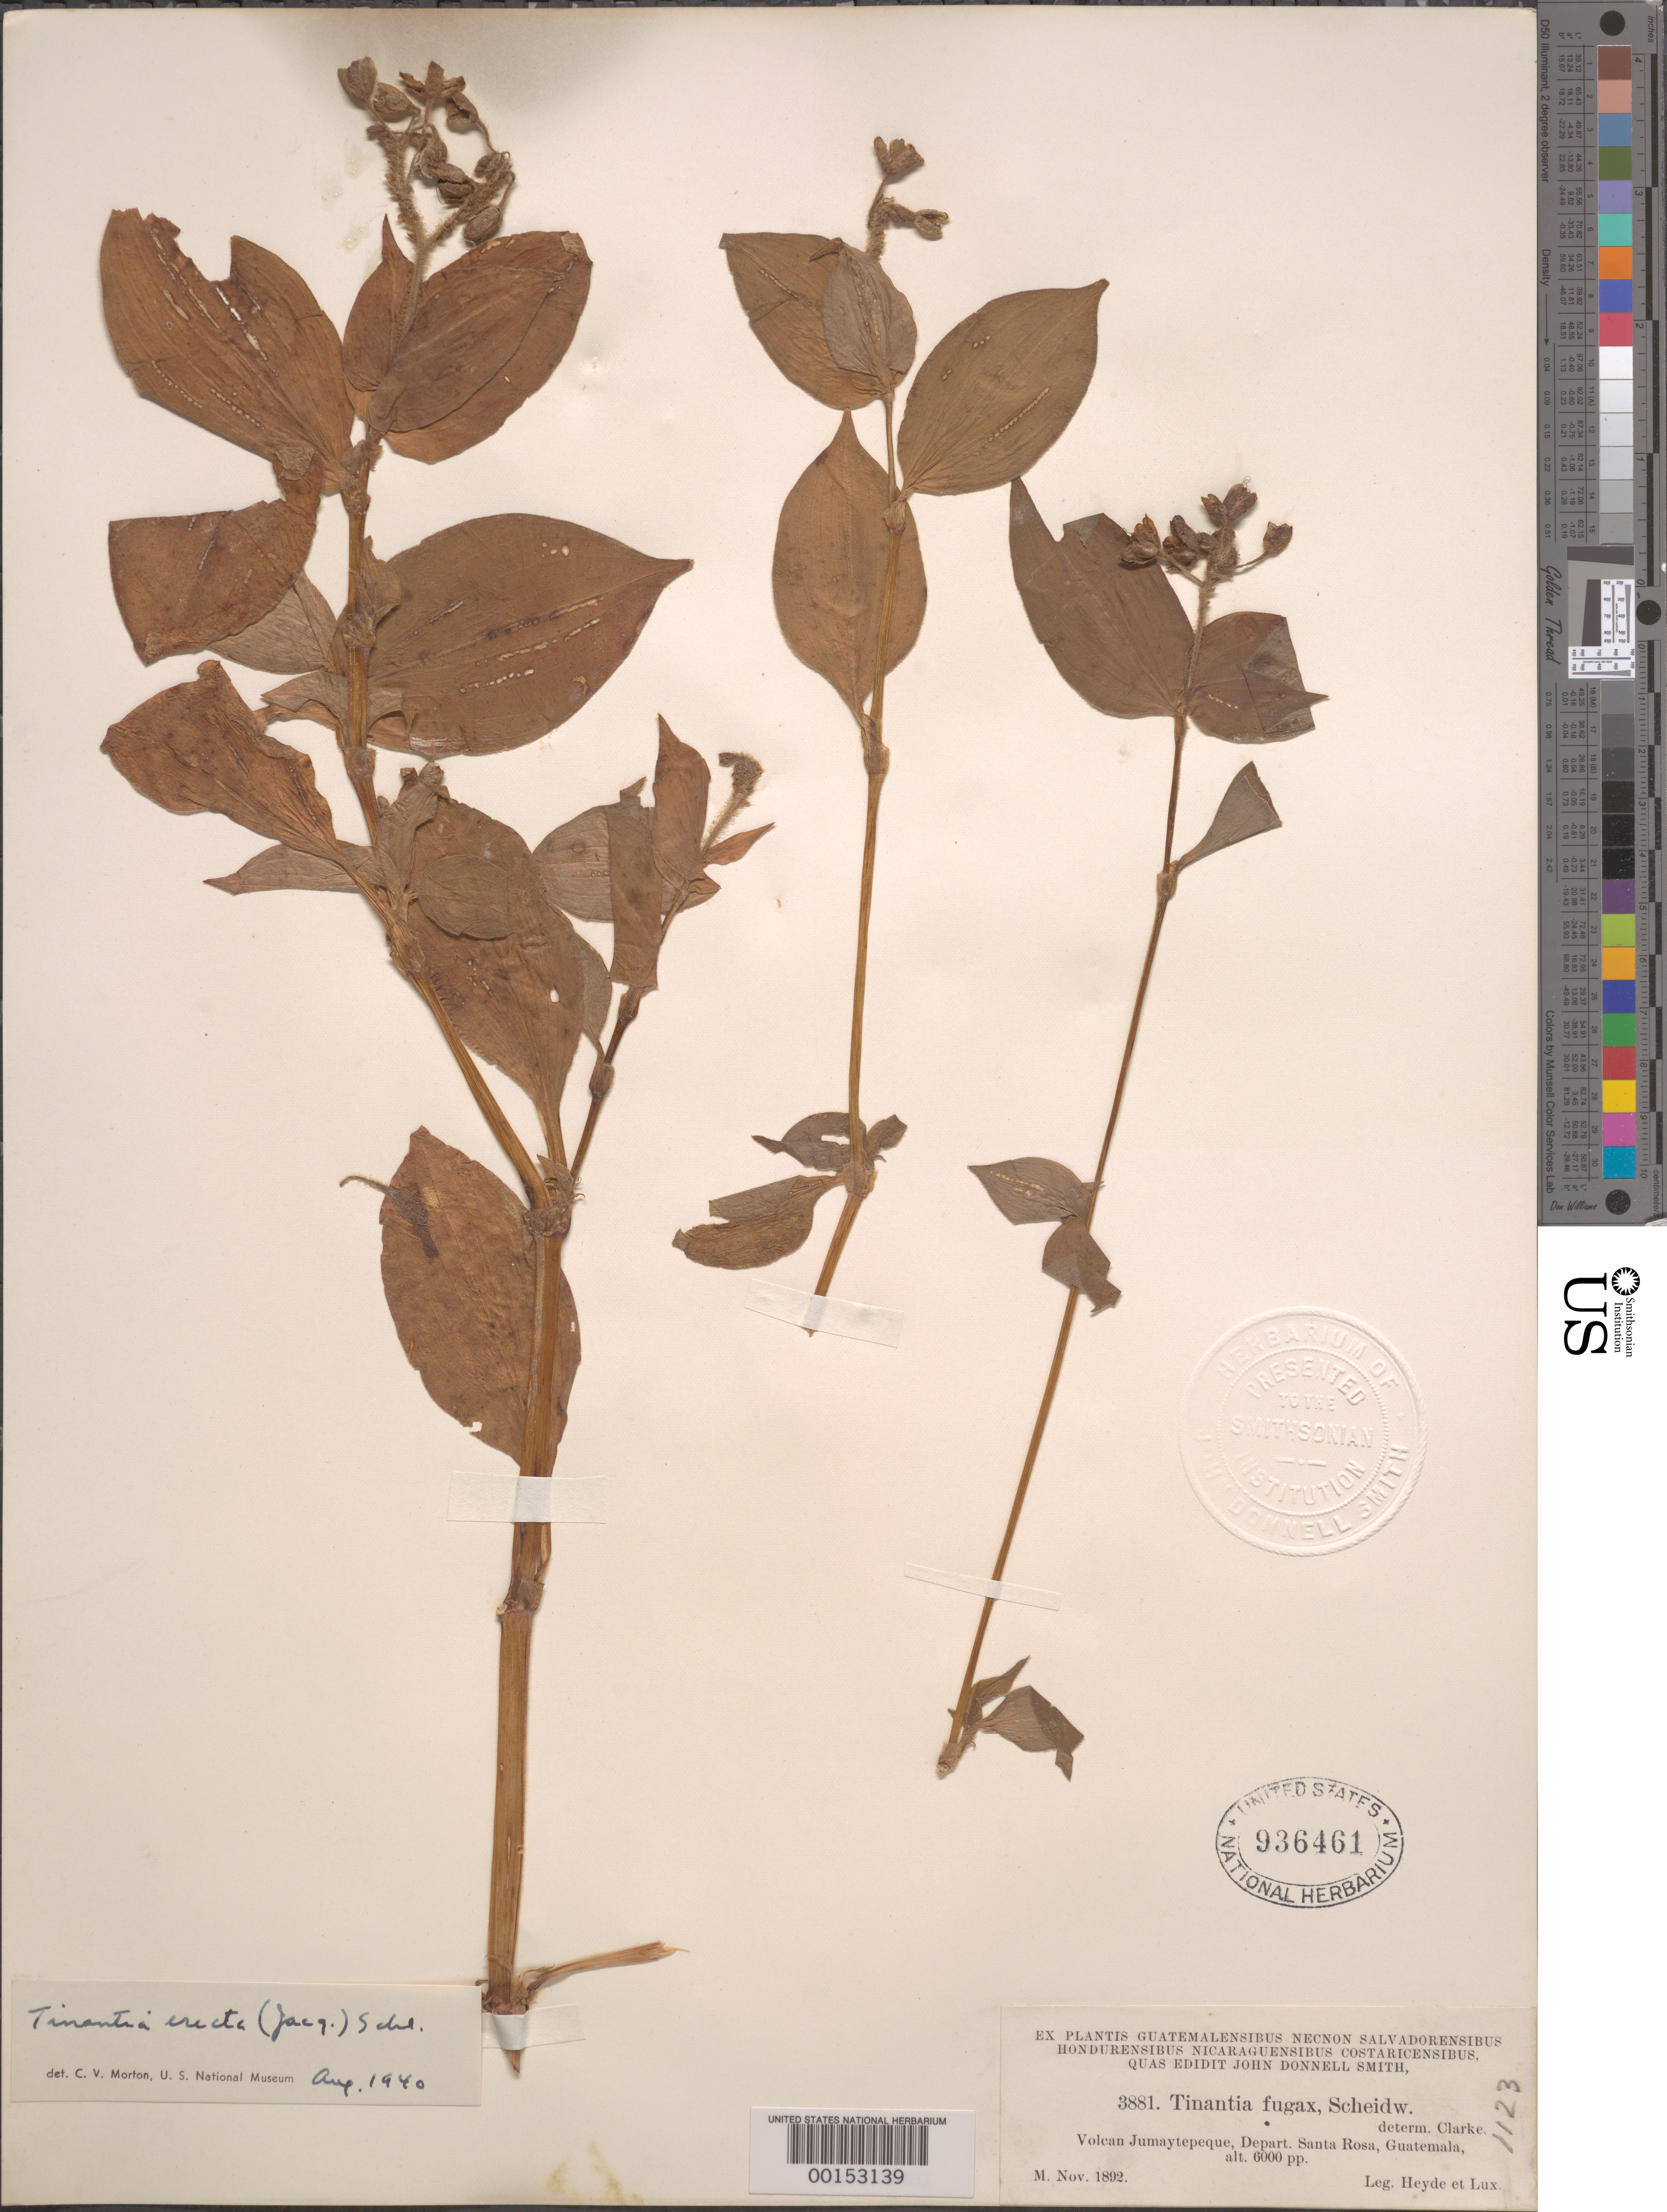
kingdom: Plantae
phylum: Tracheophyta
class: Liliopsida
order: Commelinales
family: Commelinaceae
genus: Tinantia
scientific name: Tinantia erecta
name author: (Jacq.) Fenzl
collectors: E. T. Heyde & E. Lux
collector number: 3881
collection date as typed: Nov 1892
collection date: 1892-11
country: Guatemala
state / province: Santa Rosa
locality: Volcan Jumaytepeque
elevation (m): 1830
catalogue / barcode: US 936461